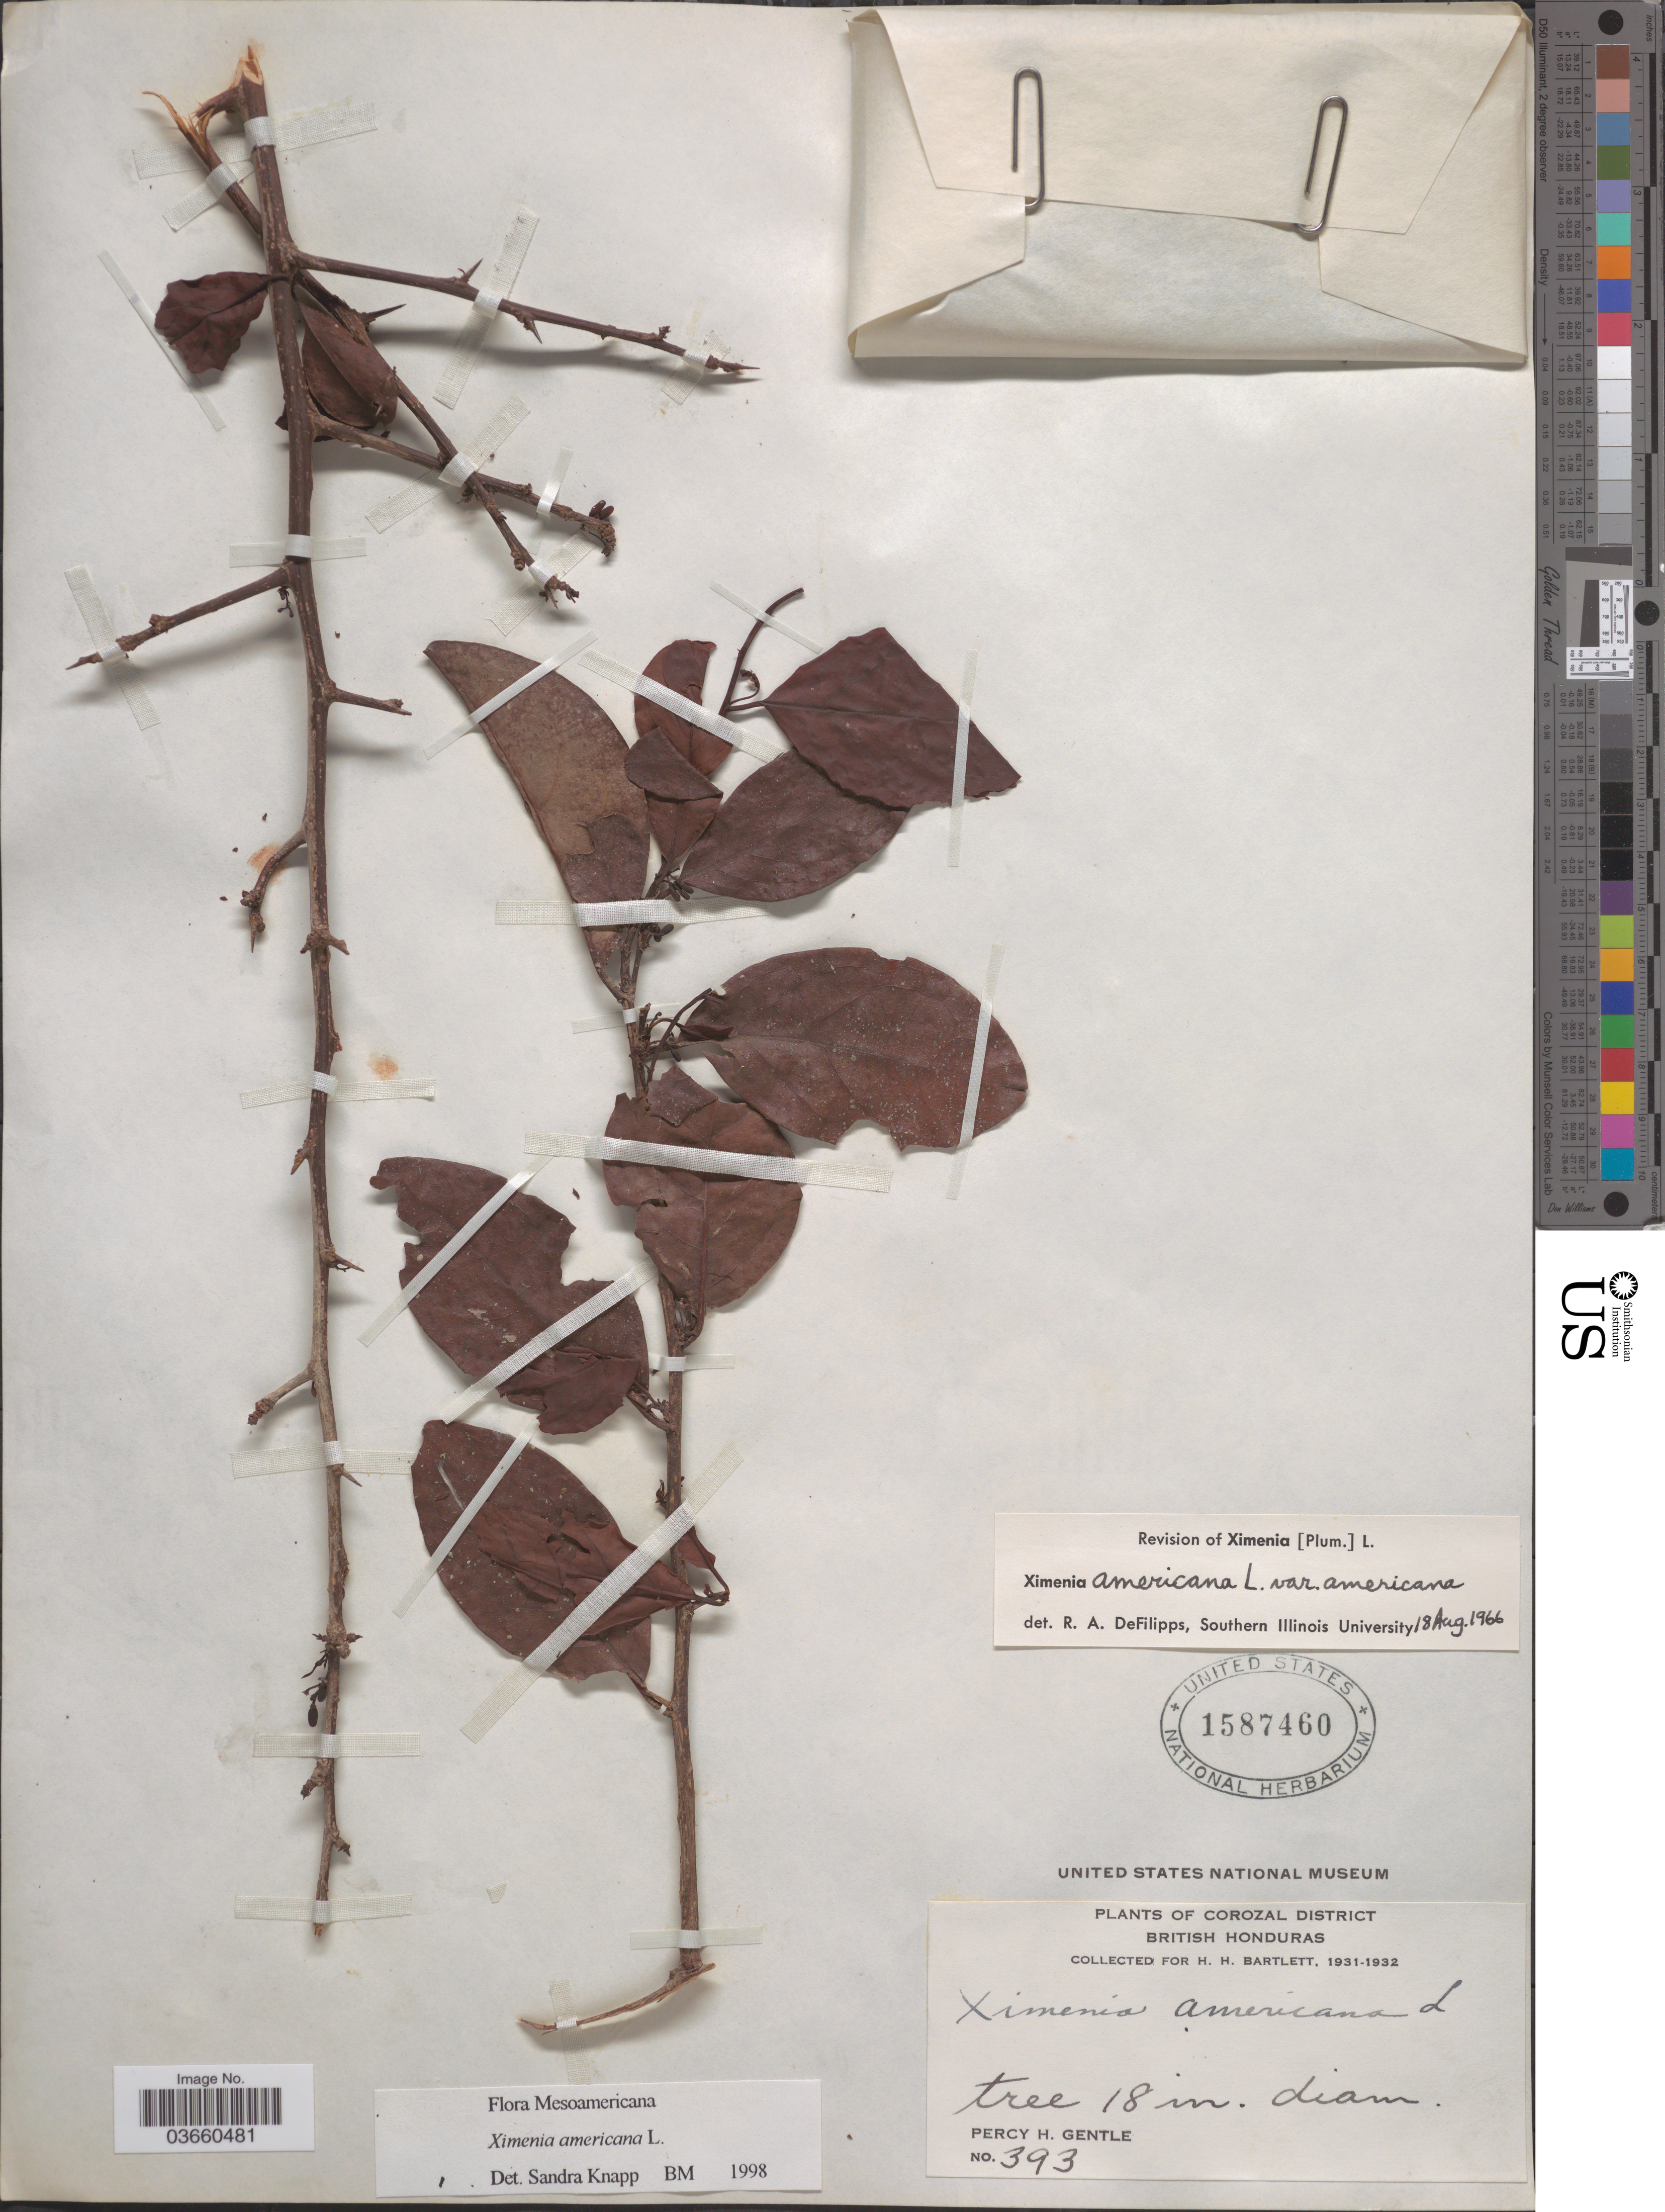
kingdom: Plantae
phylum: Tracheophyta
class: Magnoliopsida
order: Santalales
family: Ximeniaceae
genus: Ximenia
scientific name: Ximenia americana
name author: L.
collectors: P. H. Gentle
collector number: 393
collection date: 1931/1932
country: Belize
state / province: Corozal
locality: Corozal District. British Honduras.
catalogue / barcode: US 1587460